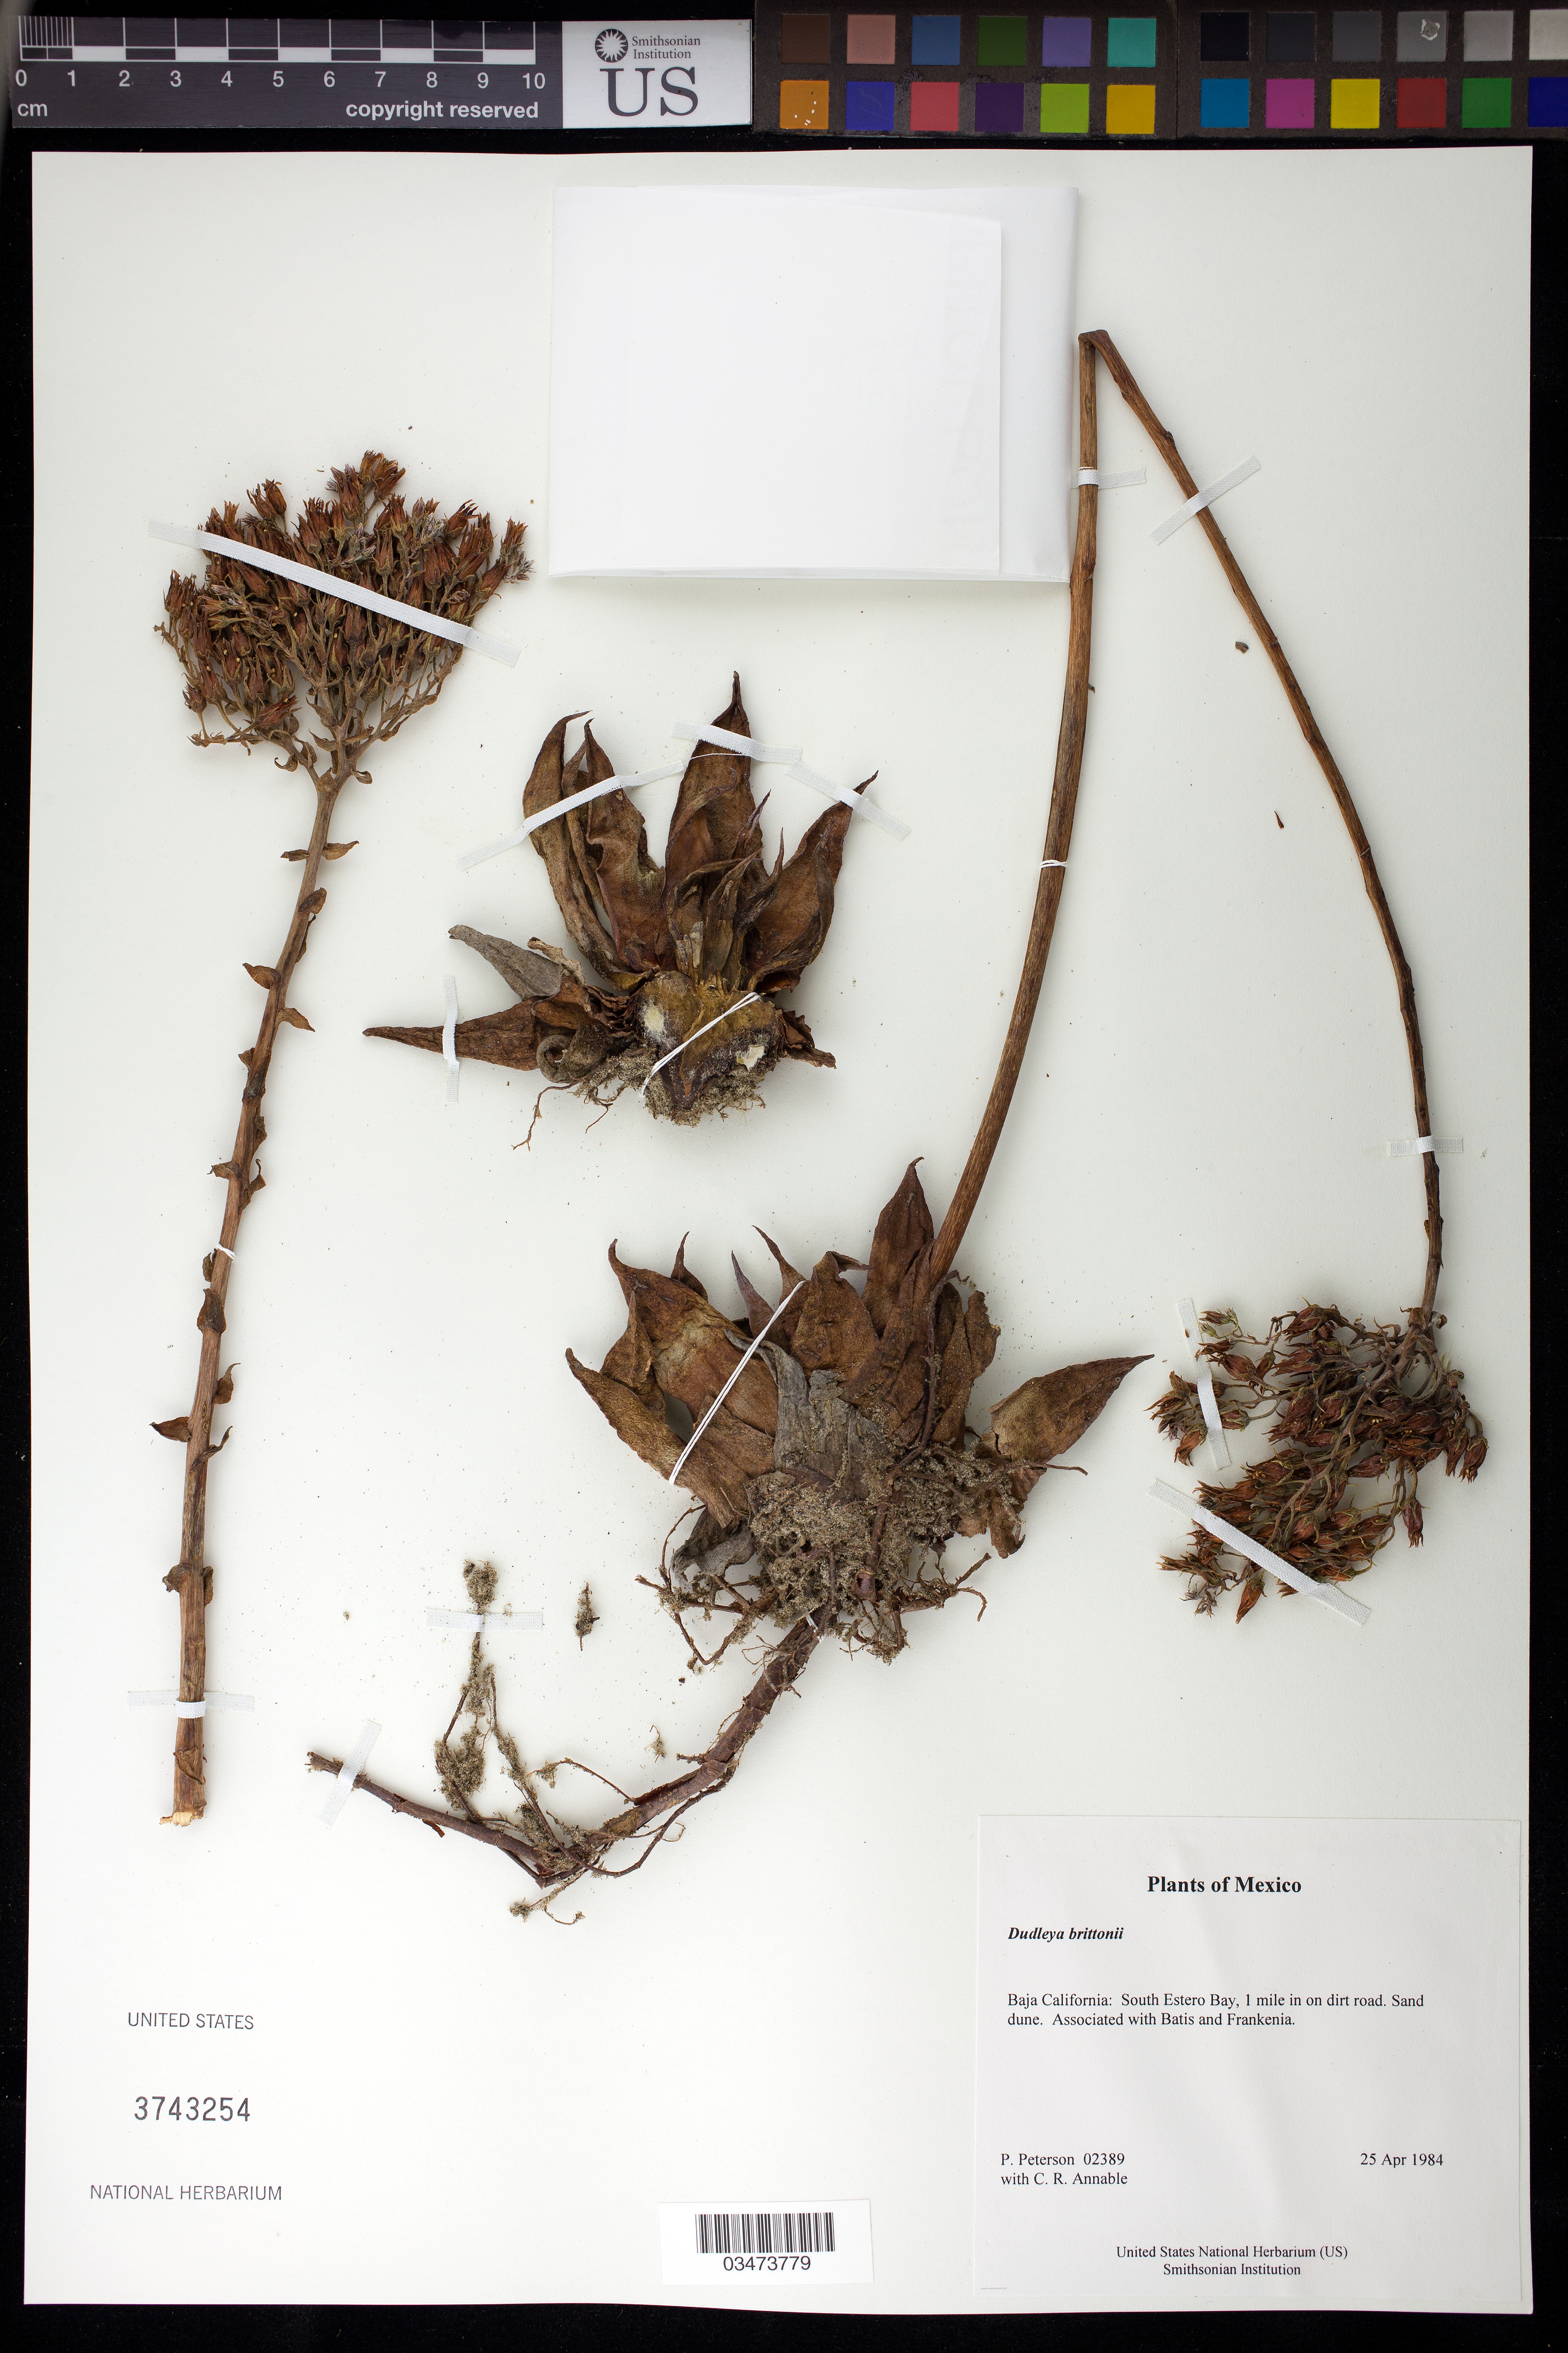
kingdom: Plantae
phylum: Tracheophyta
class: Magnoliopsida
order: Saxifragales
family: Crassulaceae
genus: Dudleya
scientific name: Dudleya brittonii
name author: Johans.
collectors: P. M. Peterson & C. R. Annable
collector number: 02389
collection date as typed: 25 Apr 1984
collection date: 1984-04-25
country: Mexico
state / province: Baja California Norte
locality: South Estero Bay, 1 mile in on dirt road.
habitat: Sand dune. Associated with Batis and Frankenia.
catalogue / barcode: US 3743254